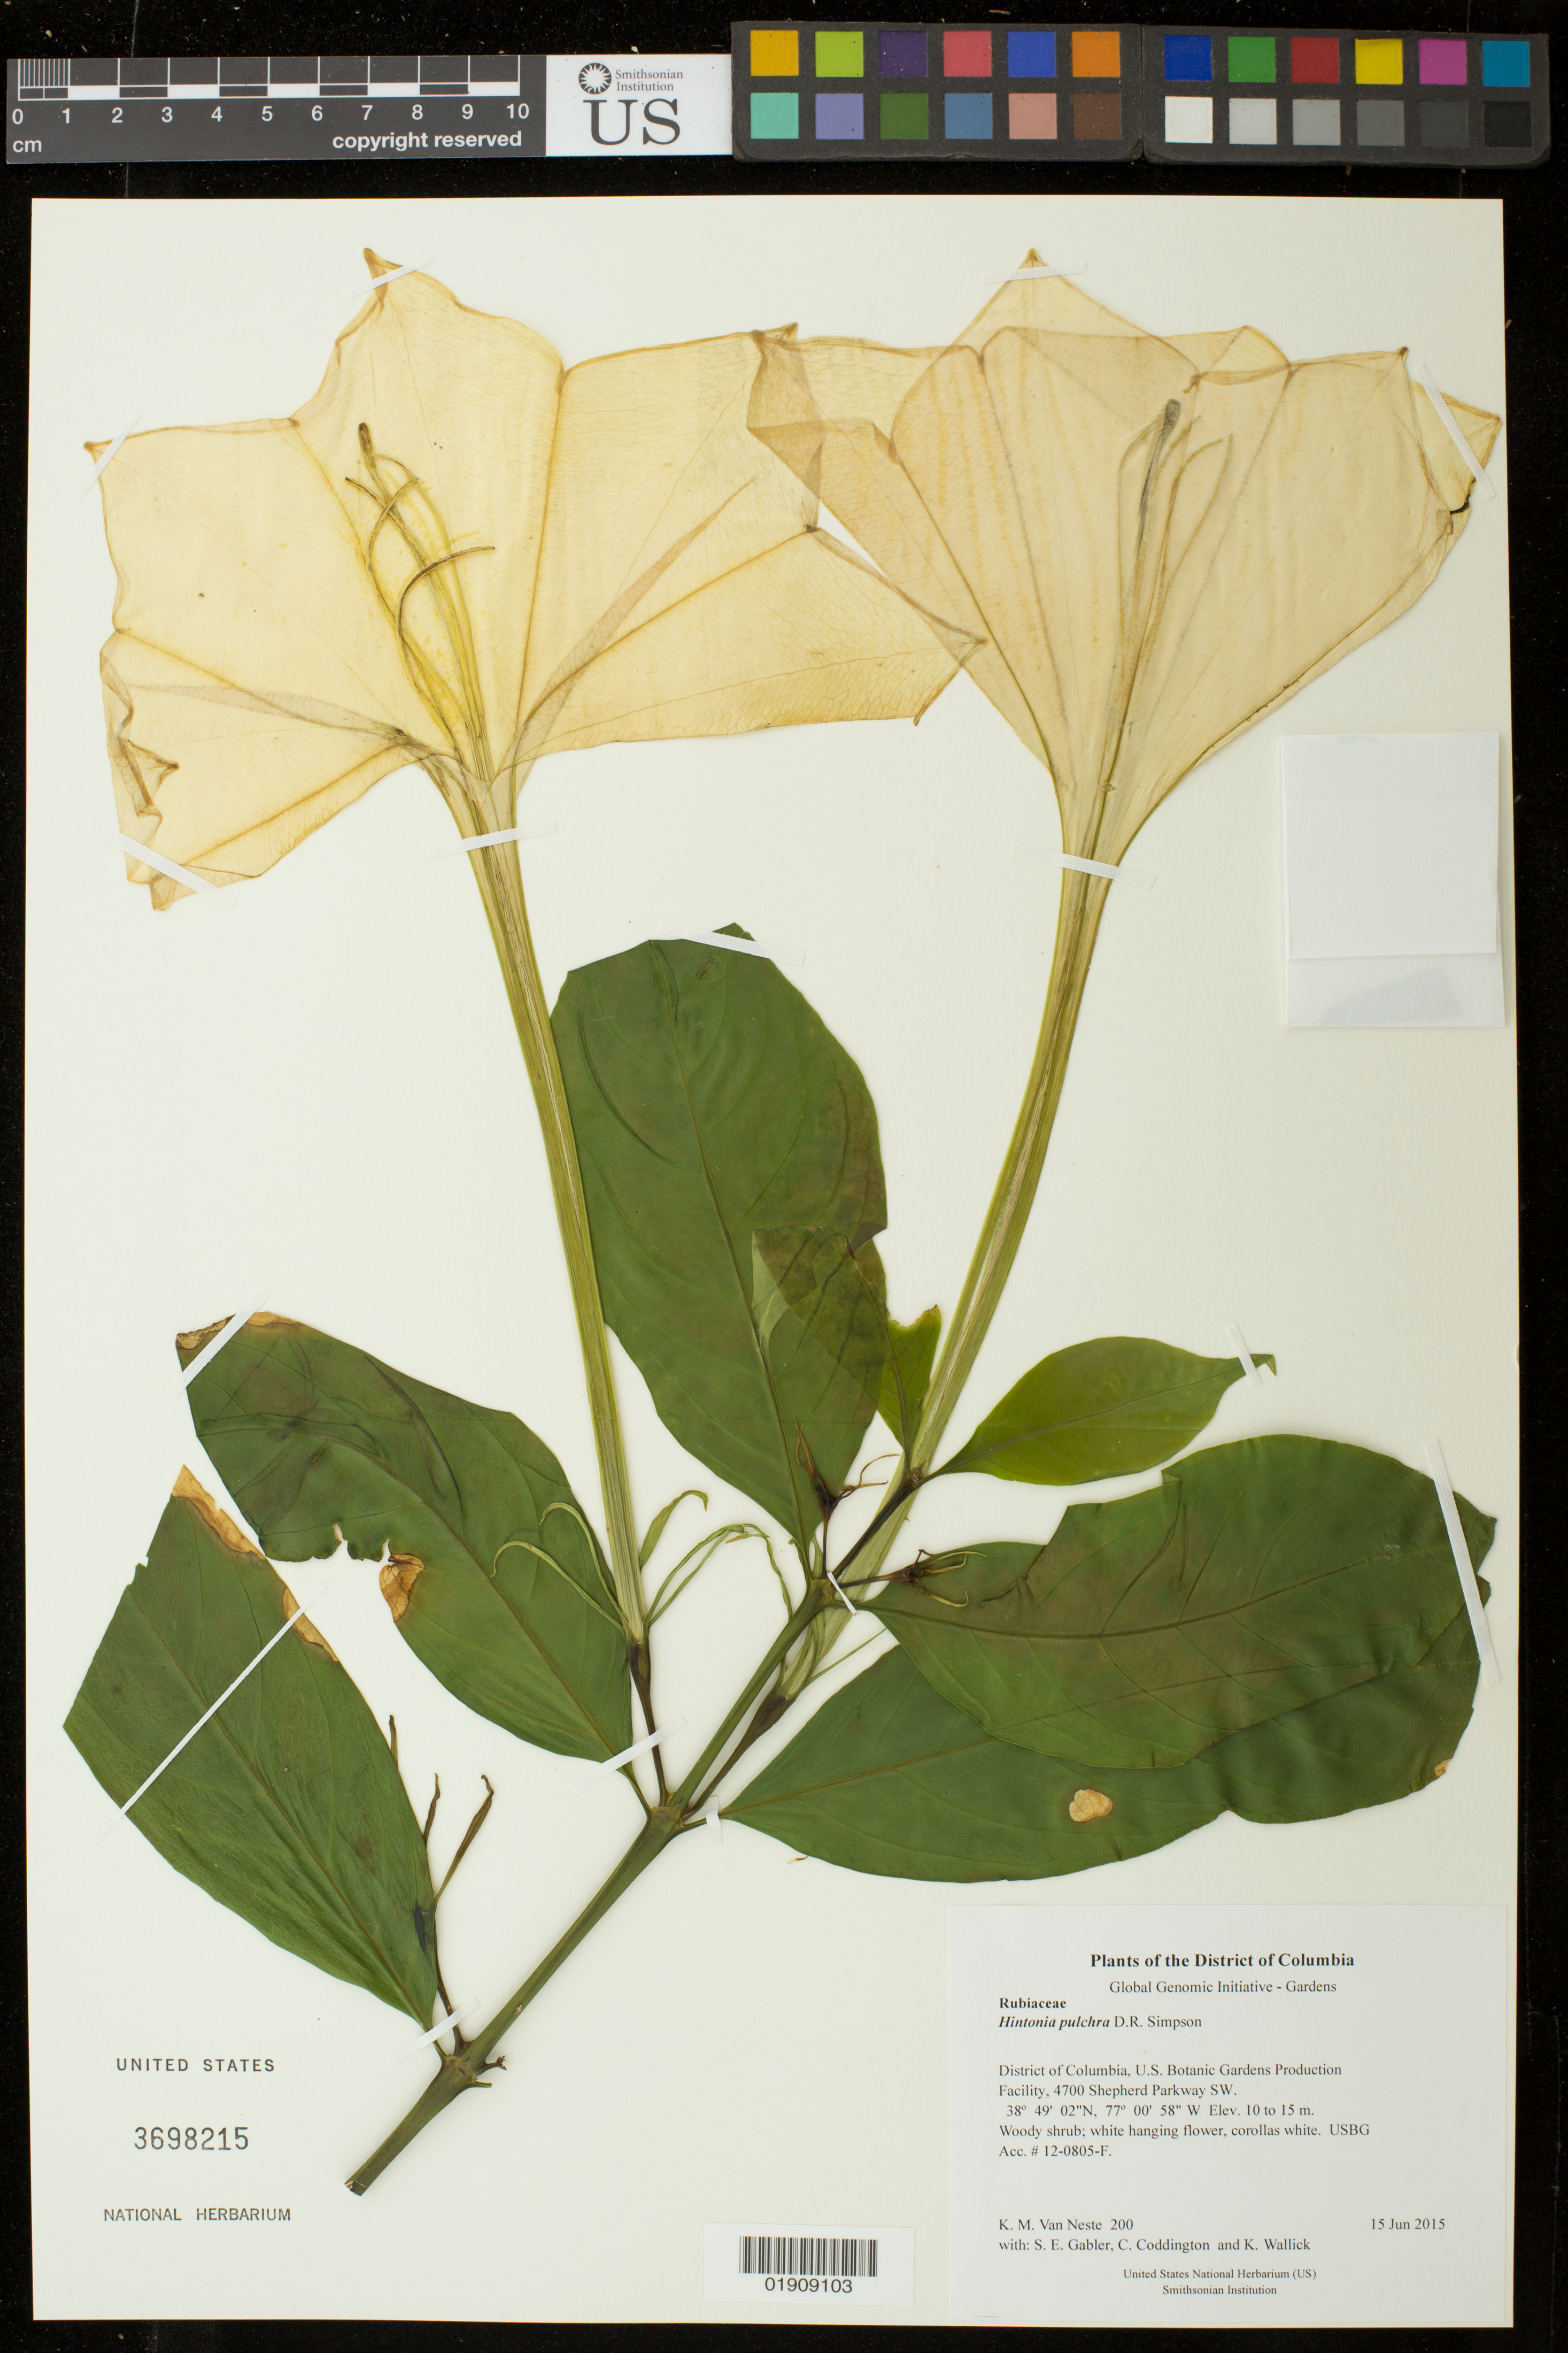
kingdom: Plantae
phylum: Tracheophyta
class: Magnoliopsida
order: Gentianales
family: Rubiaceae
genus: Hintonia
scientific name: Hintonia pulchra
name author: D.R. Simpson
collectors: K. M. Van Neste, S. E. Gabler, C. Coddington & K. Wallick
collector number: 200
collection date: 2015-06-15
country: United States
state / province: District of Columbia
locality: U.S. Botanic Gardens Production Facility, 4700 Shepherd Parkway SW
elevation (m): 10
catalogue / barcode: US 3698215